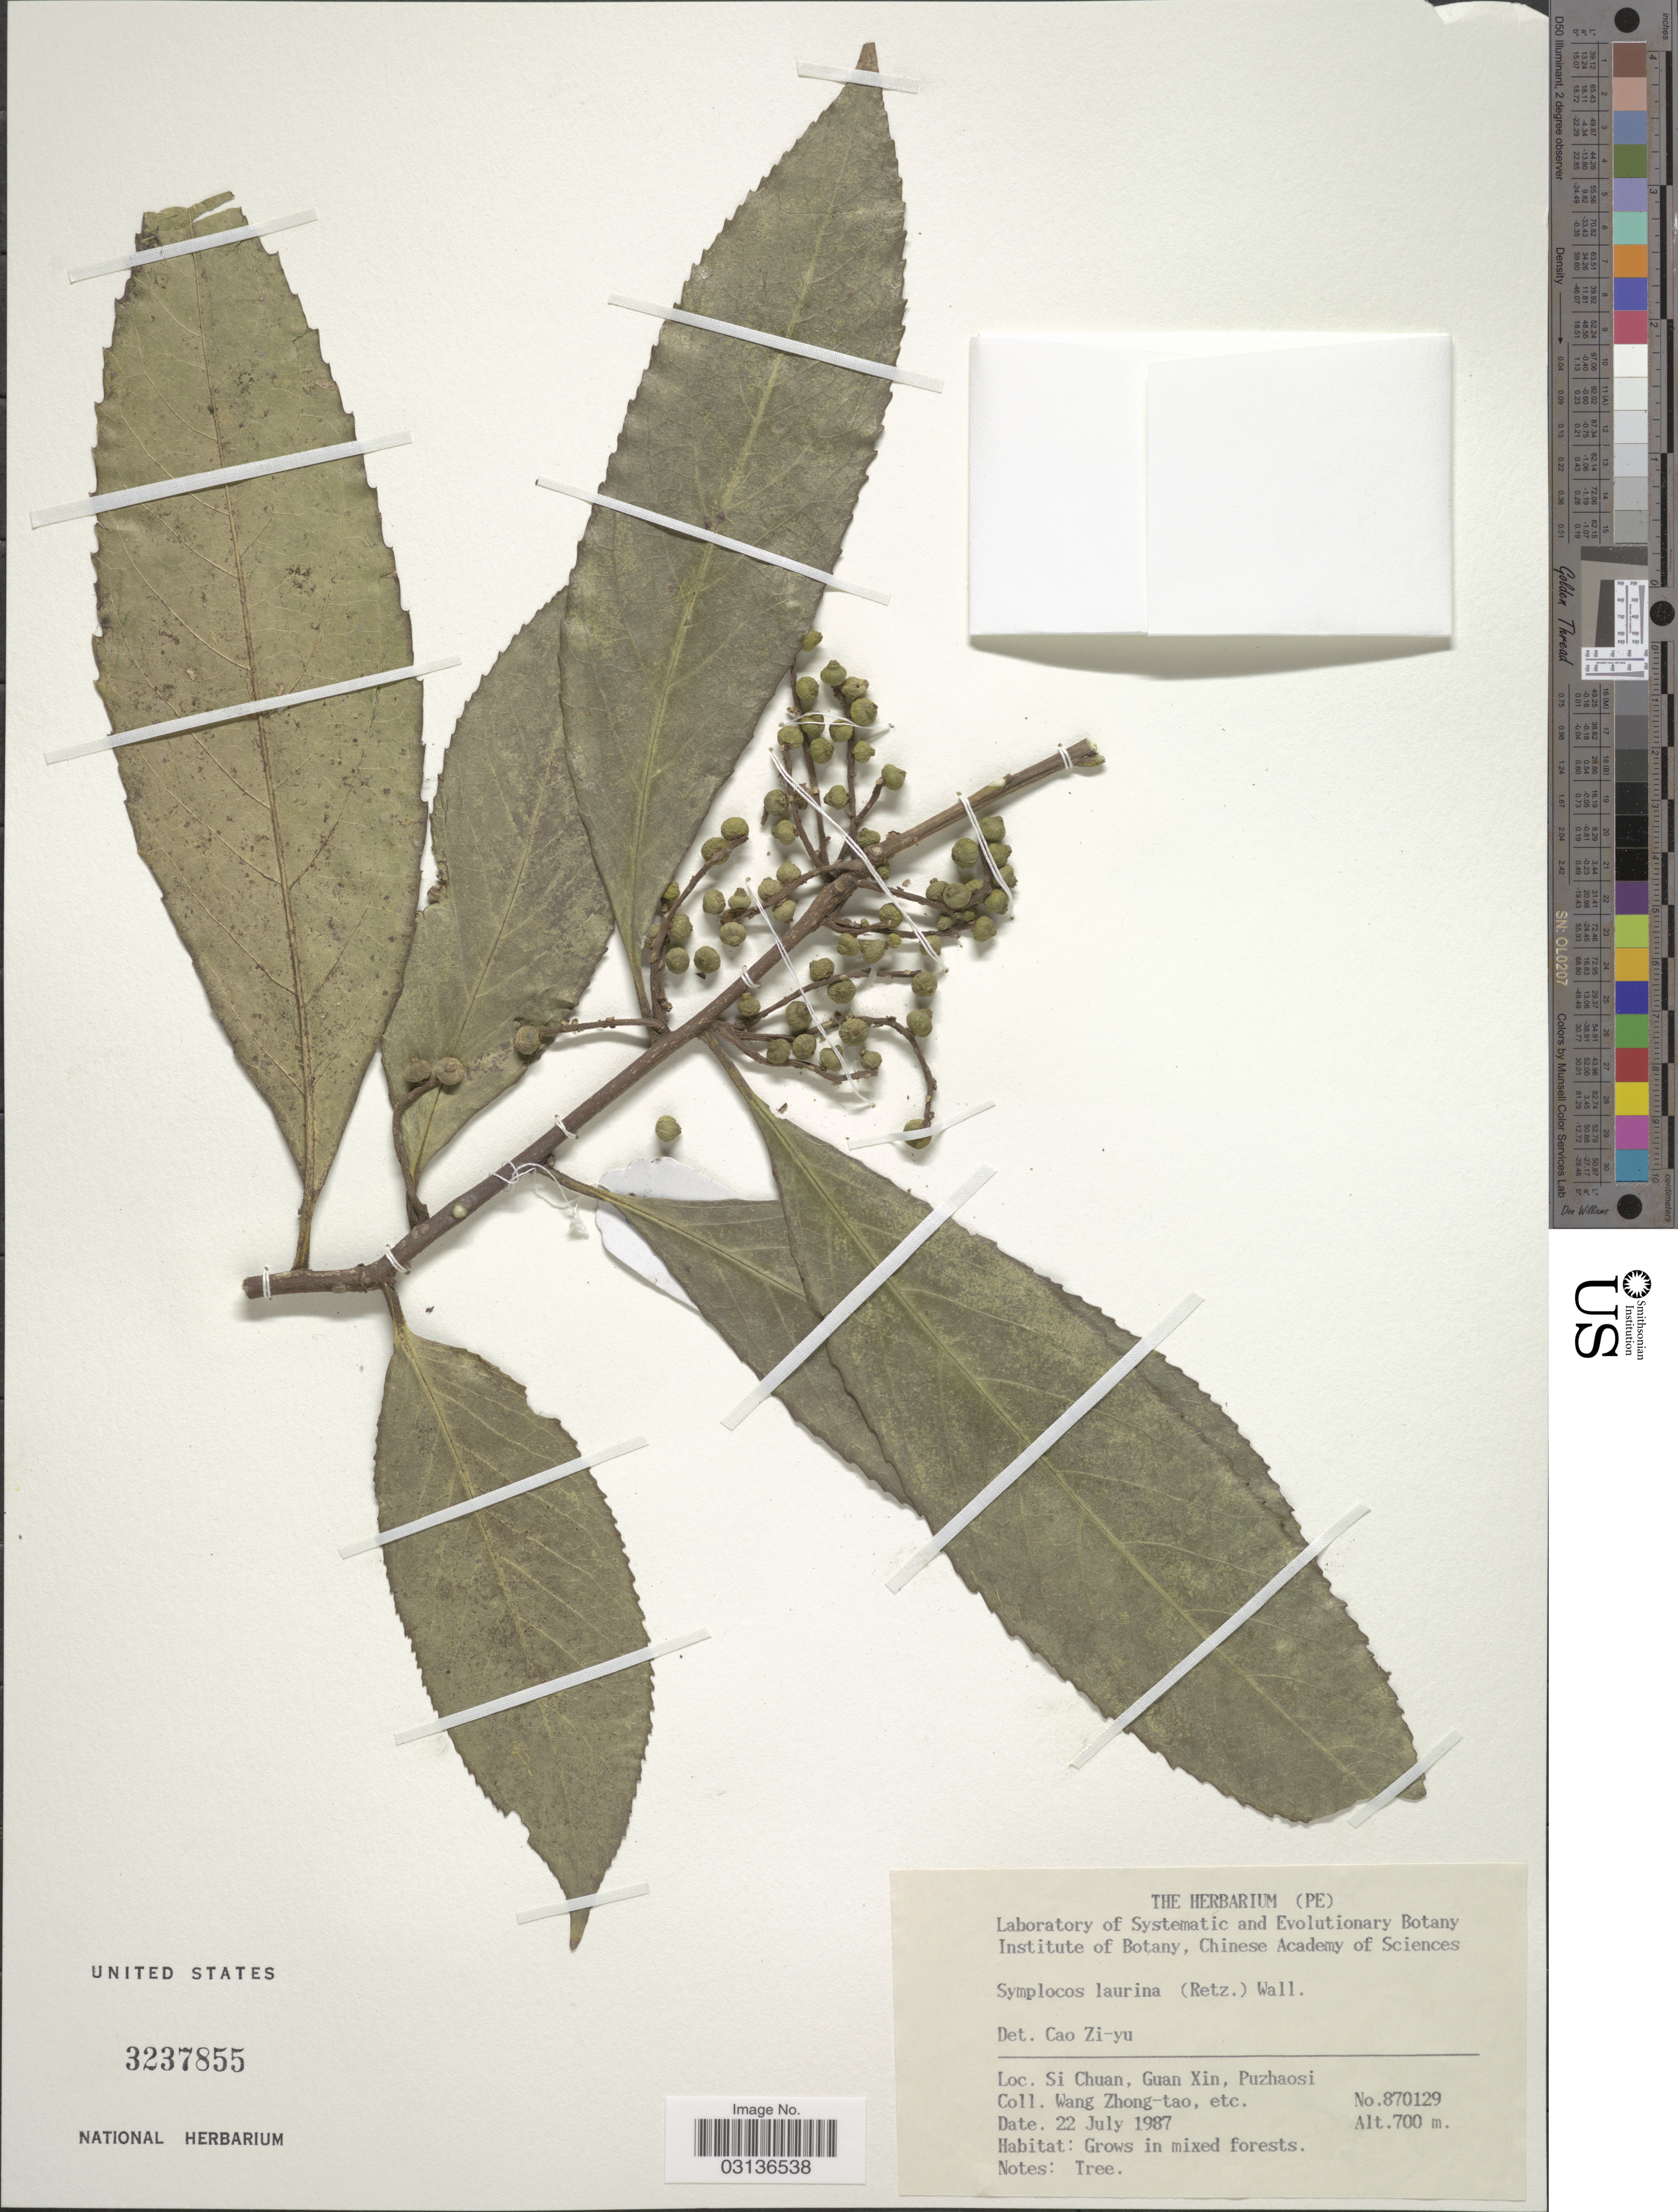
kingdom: Plantae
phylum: Tracheophyta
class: Magnoliopsida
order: Ericales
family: Symplocaceae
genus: Symplocos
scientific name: Symplocos cochinchinensis subsp. laurina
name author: (Retz.) Noot.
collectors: et al.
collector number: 870129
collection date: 1987-07-22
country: China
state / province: Sichuan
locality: Si Chuan, Guan Xin, Puzhaosi.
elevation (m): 700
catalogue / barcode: US 3237855